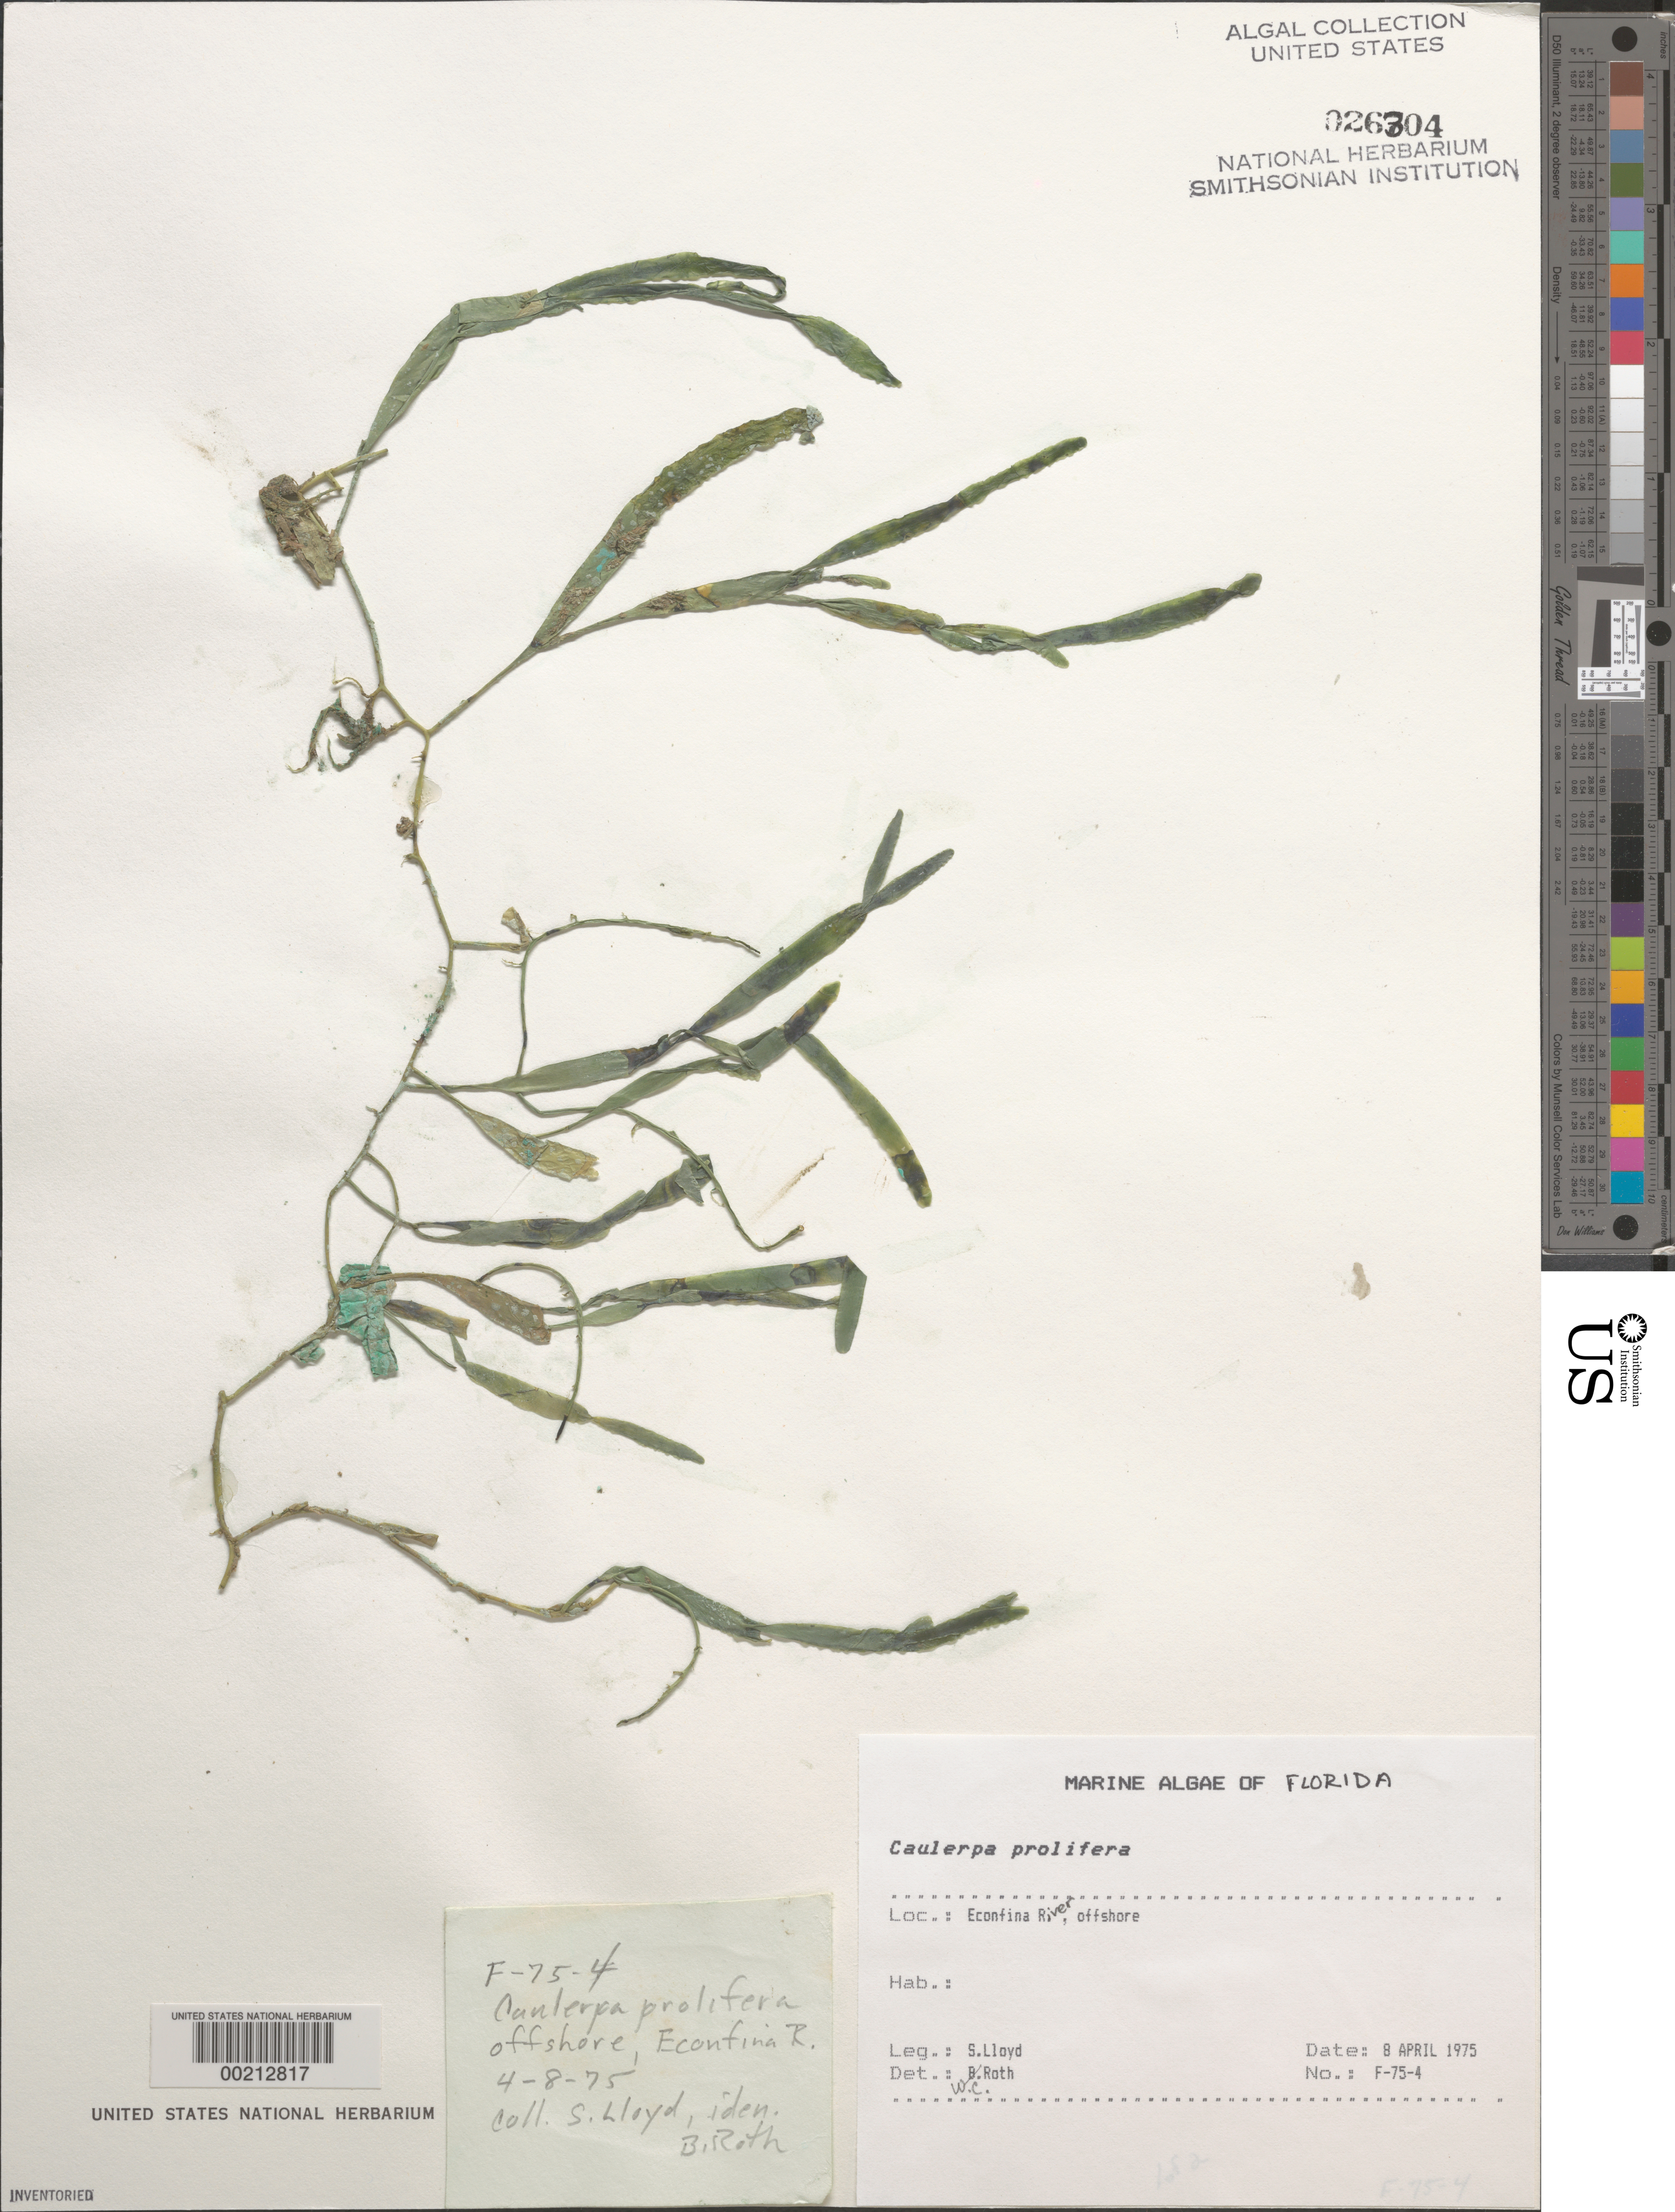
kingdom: Plantae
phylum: Chlorophyta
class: Ulvophyceae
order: Bryopsidales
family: Caulerpaceae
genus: Caulerpa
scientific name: Caulerpa prolifera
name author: (Forssk.) J.V.Lamouroux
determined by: Roth, W. C.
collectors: S. Lloyd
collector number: F-75-4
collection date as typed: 08 Apr 1975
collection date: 1975-04-08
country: United States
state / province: Florida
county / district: Taylor County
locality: Off Econfina River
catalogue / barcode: US 26304